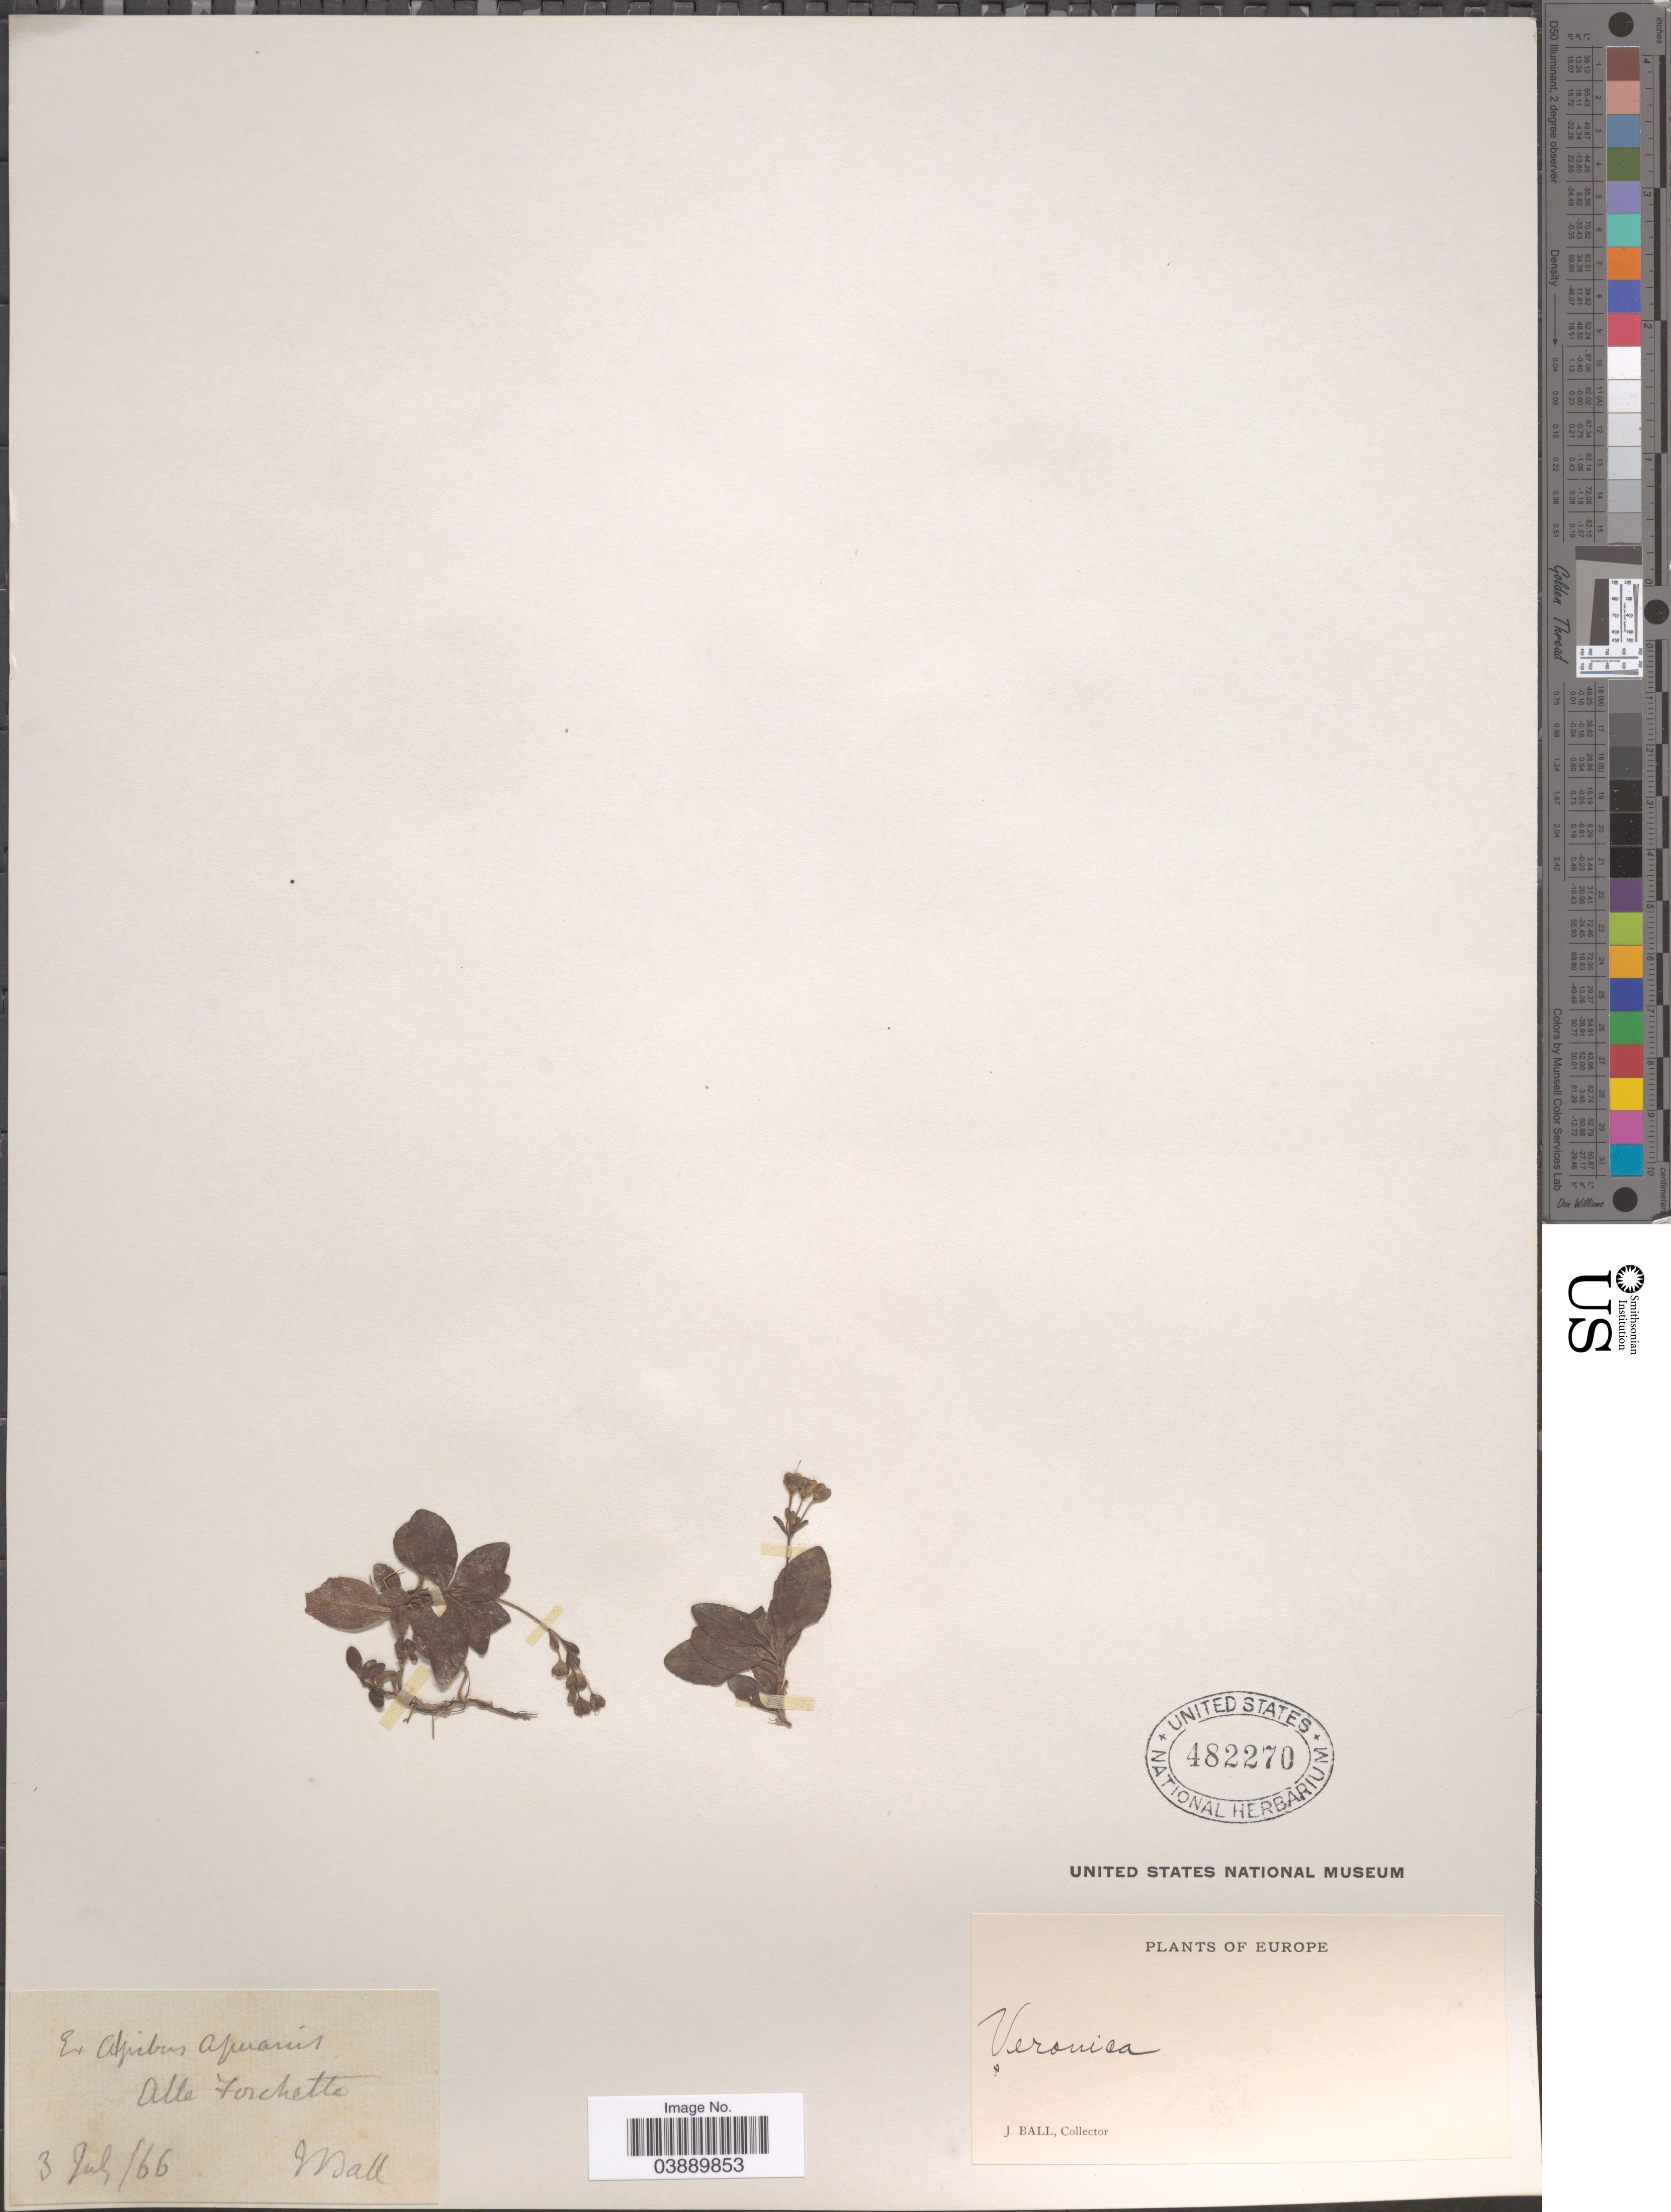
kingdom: Plantae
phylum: Tracheophyta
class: Magnoliopsida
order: Lamiales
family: Plantaginaceae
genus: Veronica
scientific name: Veronica aphylla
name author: L.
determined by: Albach, Dirk C.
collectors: J. Ball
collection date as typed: Transcribed d/m/y: 3/7/66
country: Italy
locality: Ex alpibus aquaris Alle Forchette. Europe.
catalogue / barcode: US 482270